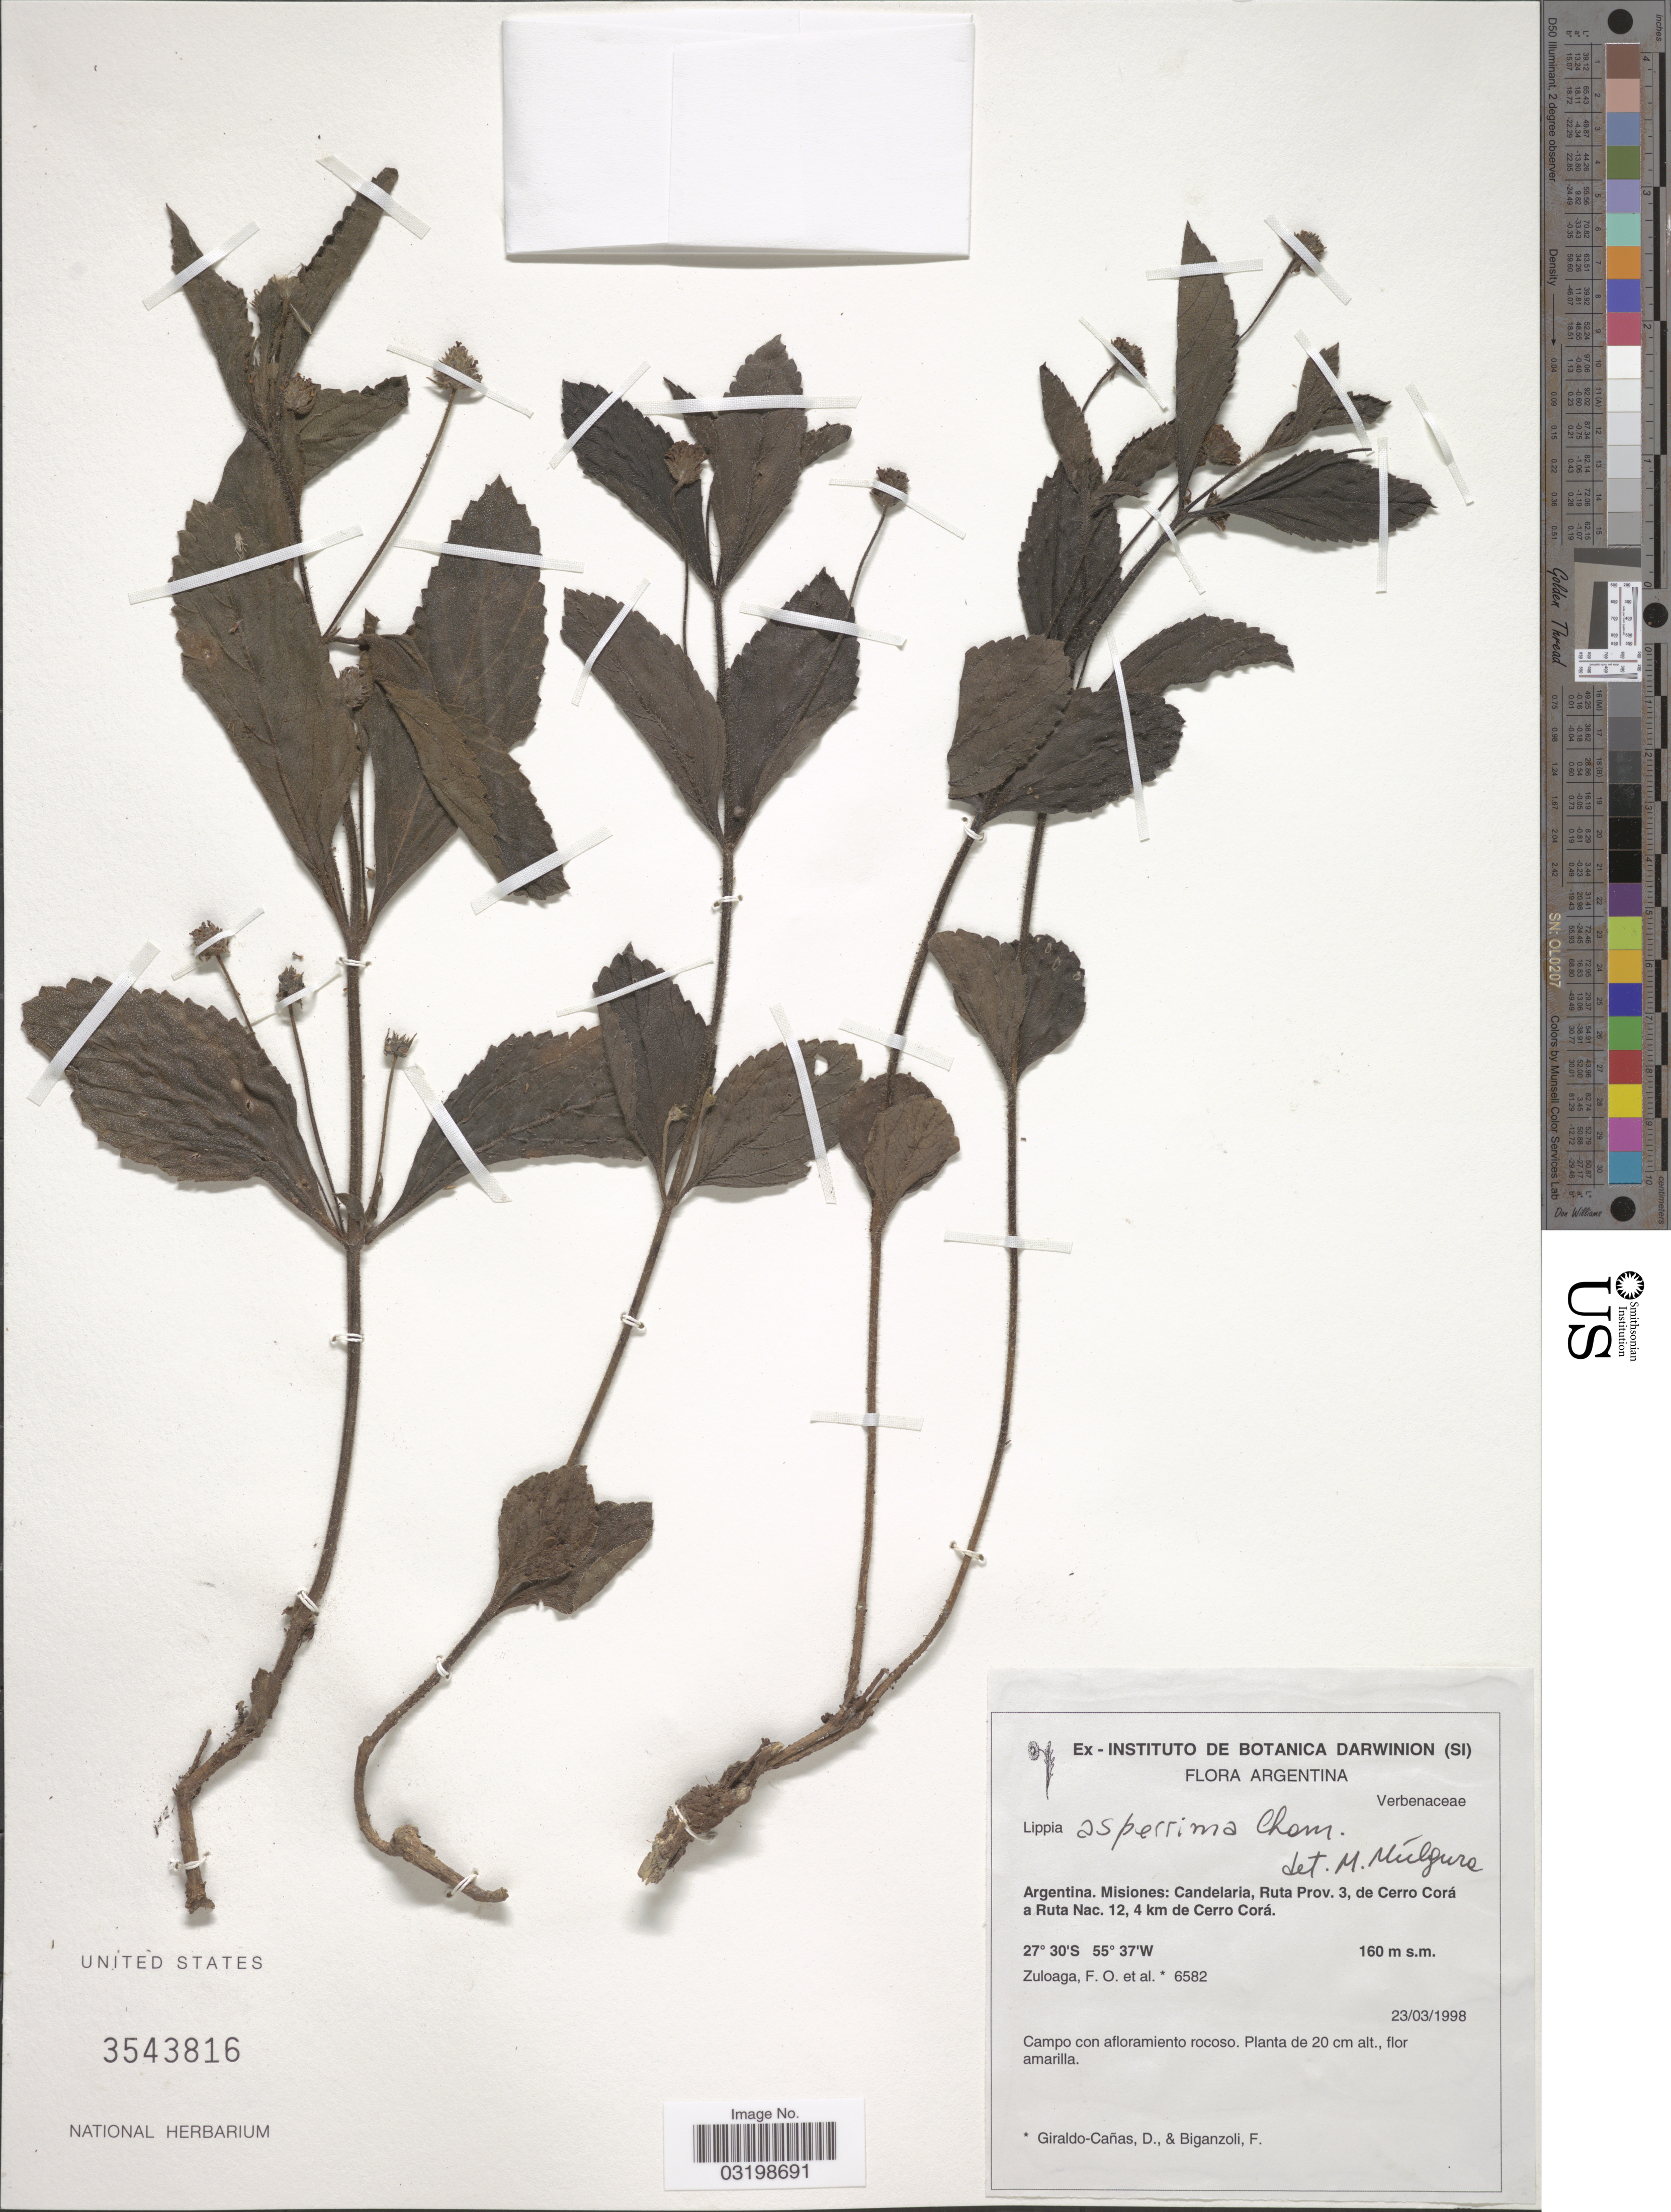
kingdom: Plantae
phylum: Tracheophyta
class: Magnoliopsida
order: Lamiales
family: Verbenaceae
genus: Lippia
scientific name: Lippia contermina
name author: Briq.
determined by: Mirra, Fabiana, (SI), Instituto de Botanica Darwinion (ARGENTINA)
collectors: F. O. Zuloaga, D. Giraldo-Cañas & F. Biganzoli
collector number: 6582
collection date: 1998-03-23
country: Argentina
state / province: Misiones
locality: Candelaria, Ruta Prov. 3, de Cerro Corá a Ruta Nac. 12, 4 km de Cerro Corá.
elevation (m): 160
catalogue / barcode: US 3543816